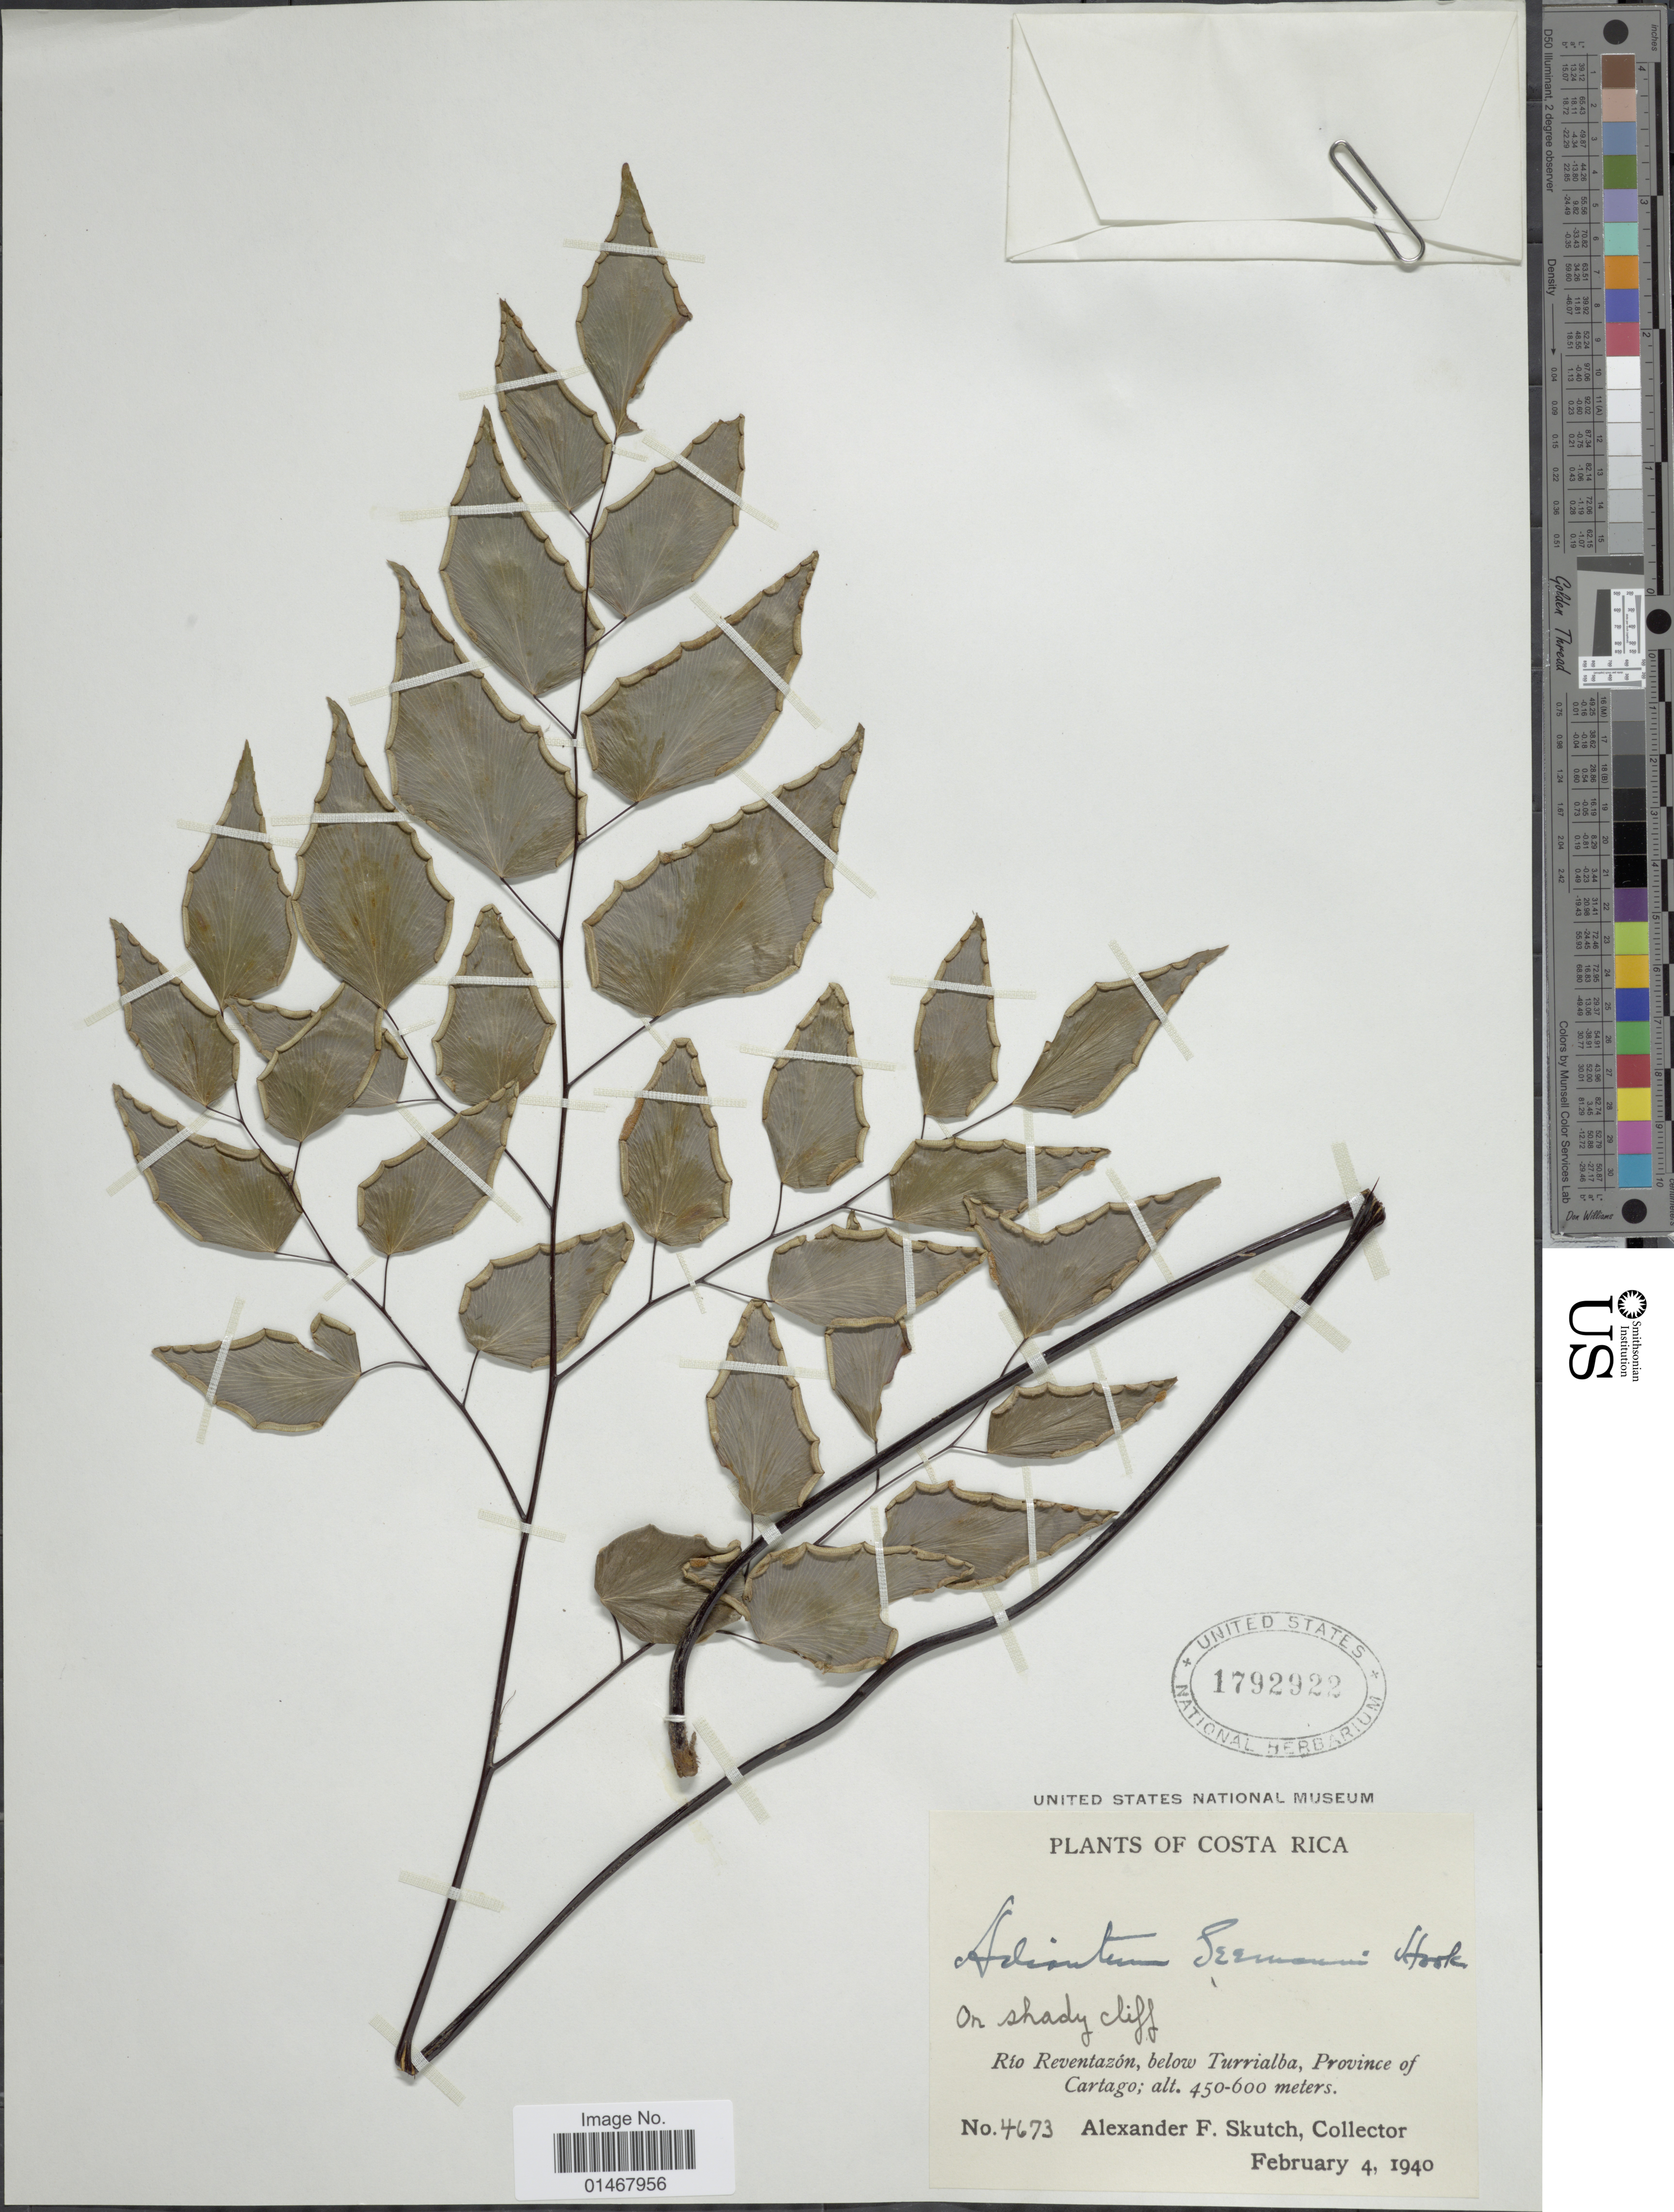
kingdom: Plantae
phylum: Tracheophyta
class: Polypodiopsida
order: Polypodiales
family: Pteridaceae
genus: Adiantum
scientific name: Adiantum seemannii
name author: Hook.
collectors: A. F. Skutch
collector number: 4673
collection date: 1940-02-04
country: Costa Rica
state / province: Cartago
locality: Río Revetazón, below Turrialba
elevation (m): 450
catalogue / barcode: US 1792922